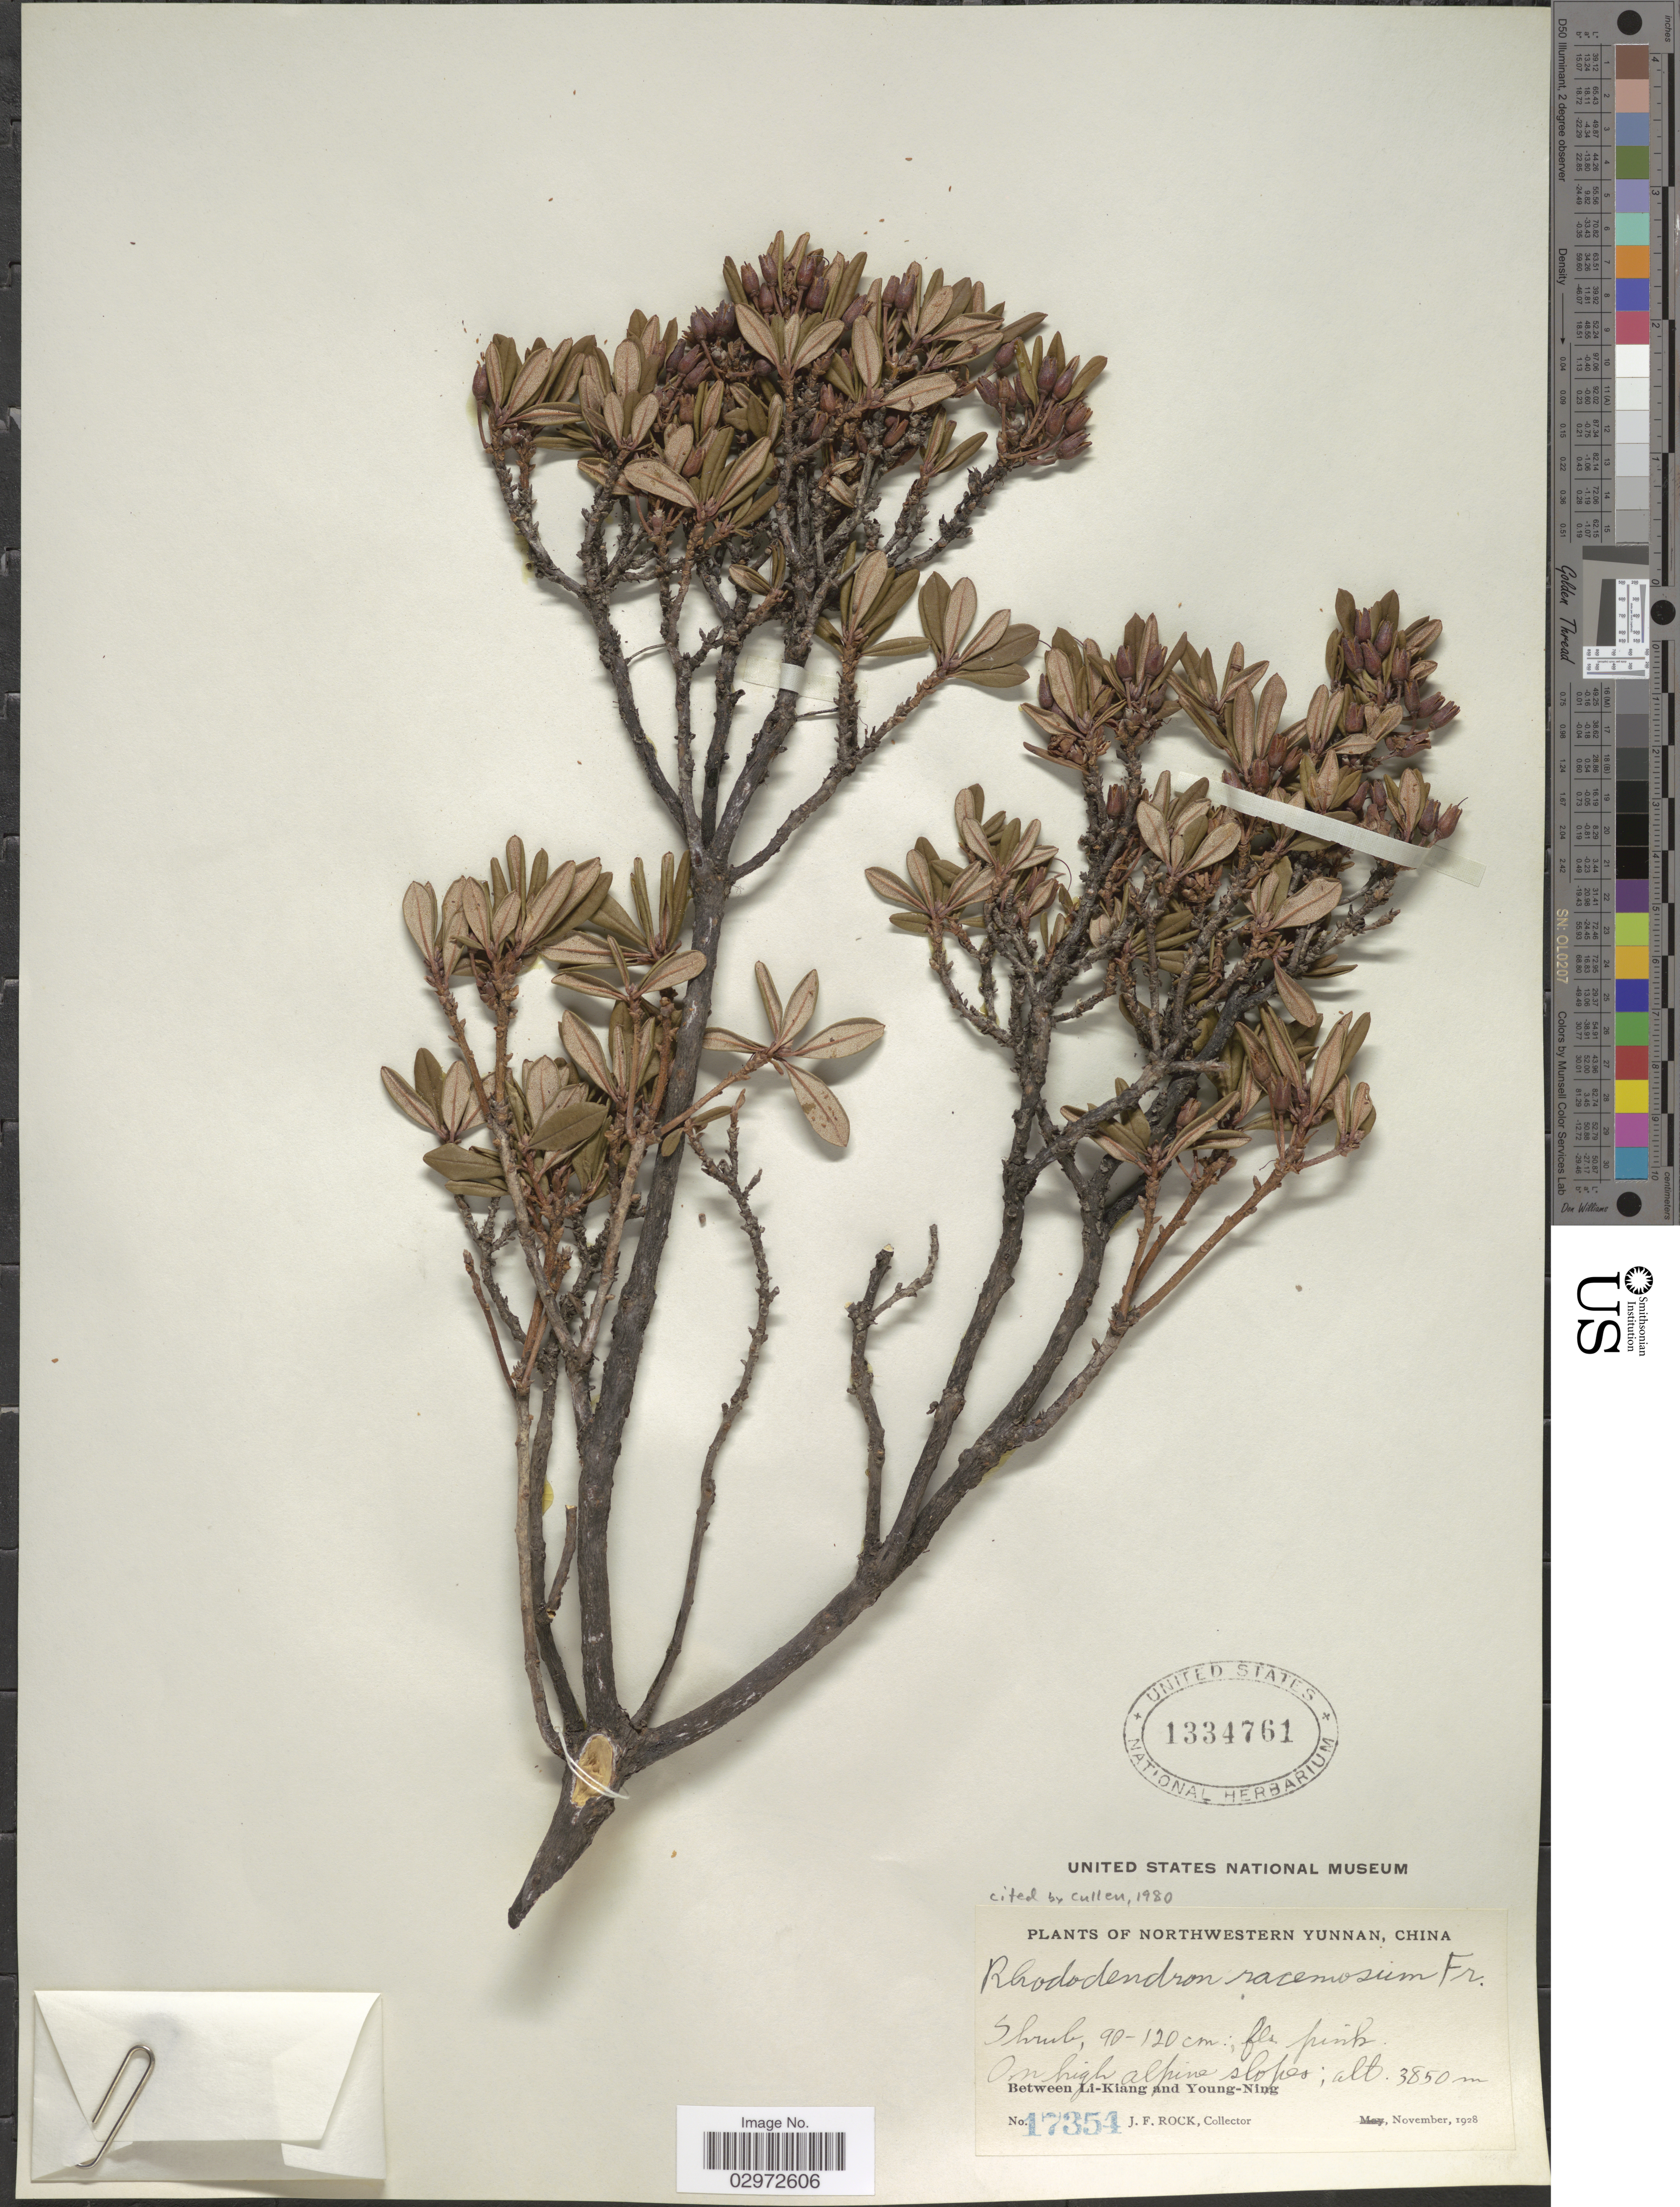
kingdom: Plantae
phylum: Tracheophyta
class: Magnoliopsida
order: Ericales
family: Ericaceae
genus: Rhododendron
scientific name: Rhododendron racemosum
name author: Franch.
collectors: J. Rock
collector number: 17354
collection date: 1928-11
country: China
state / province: Yunnan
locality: Northwestern Yunnan, Between Li-Kiang and Young-Ning.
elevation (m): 3850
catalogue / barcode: US 1334761